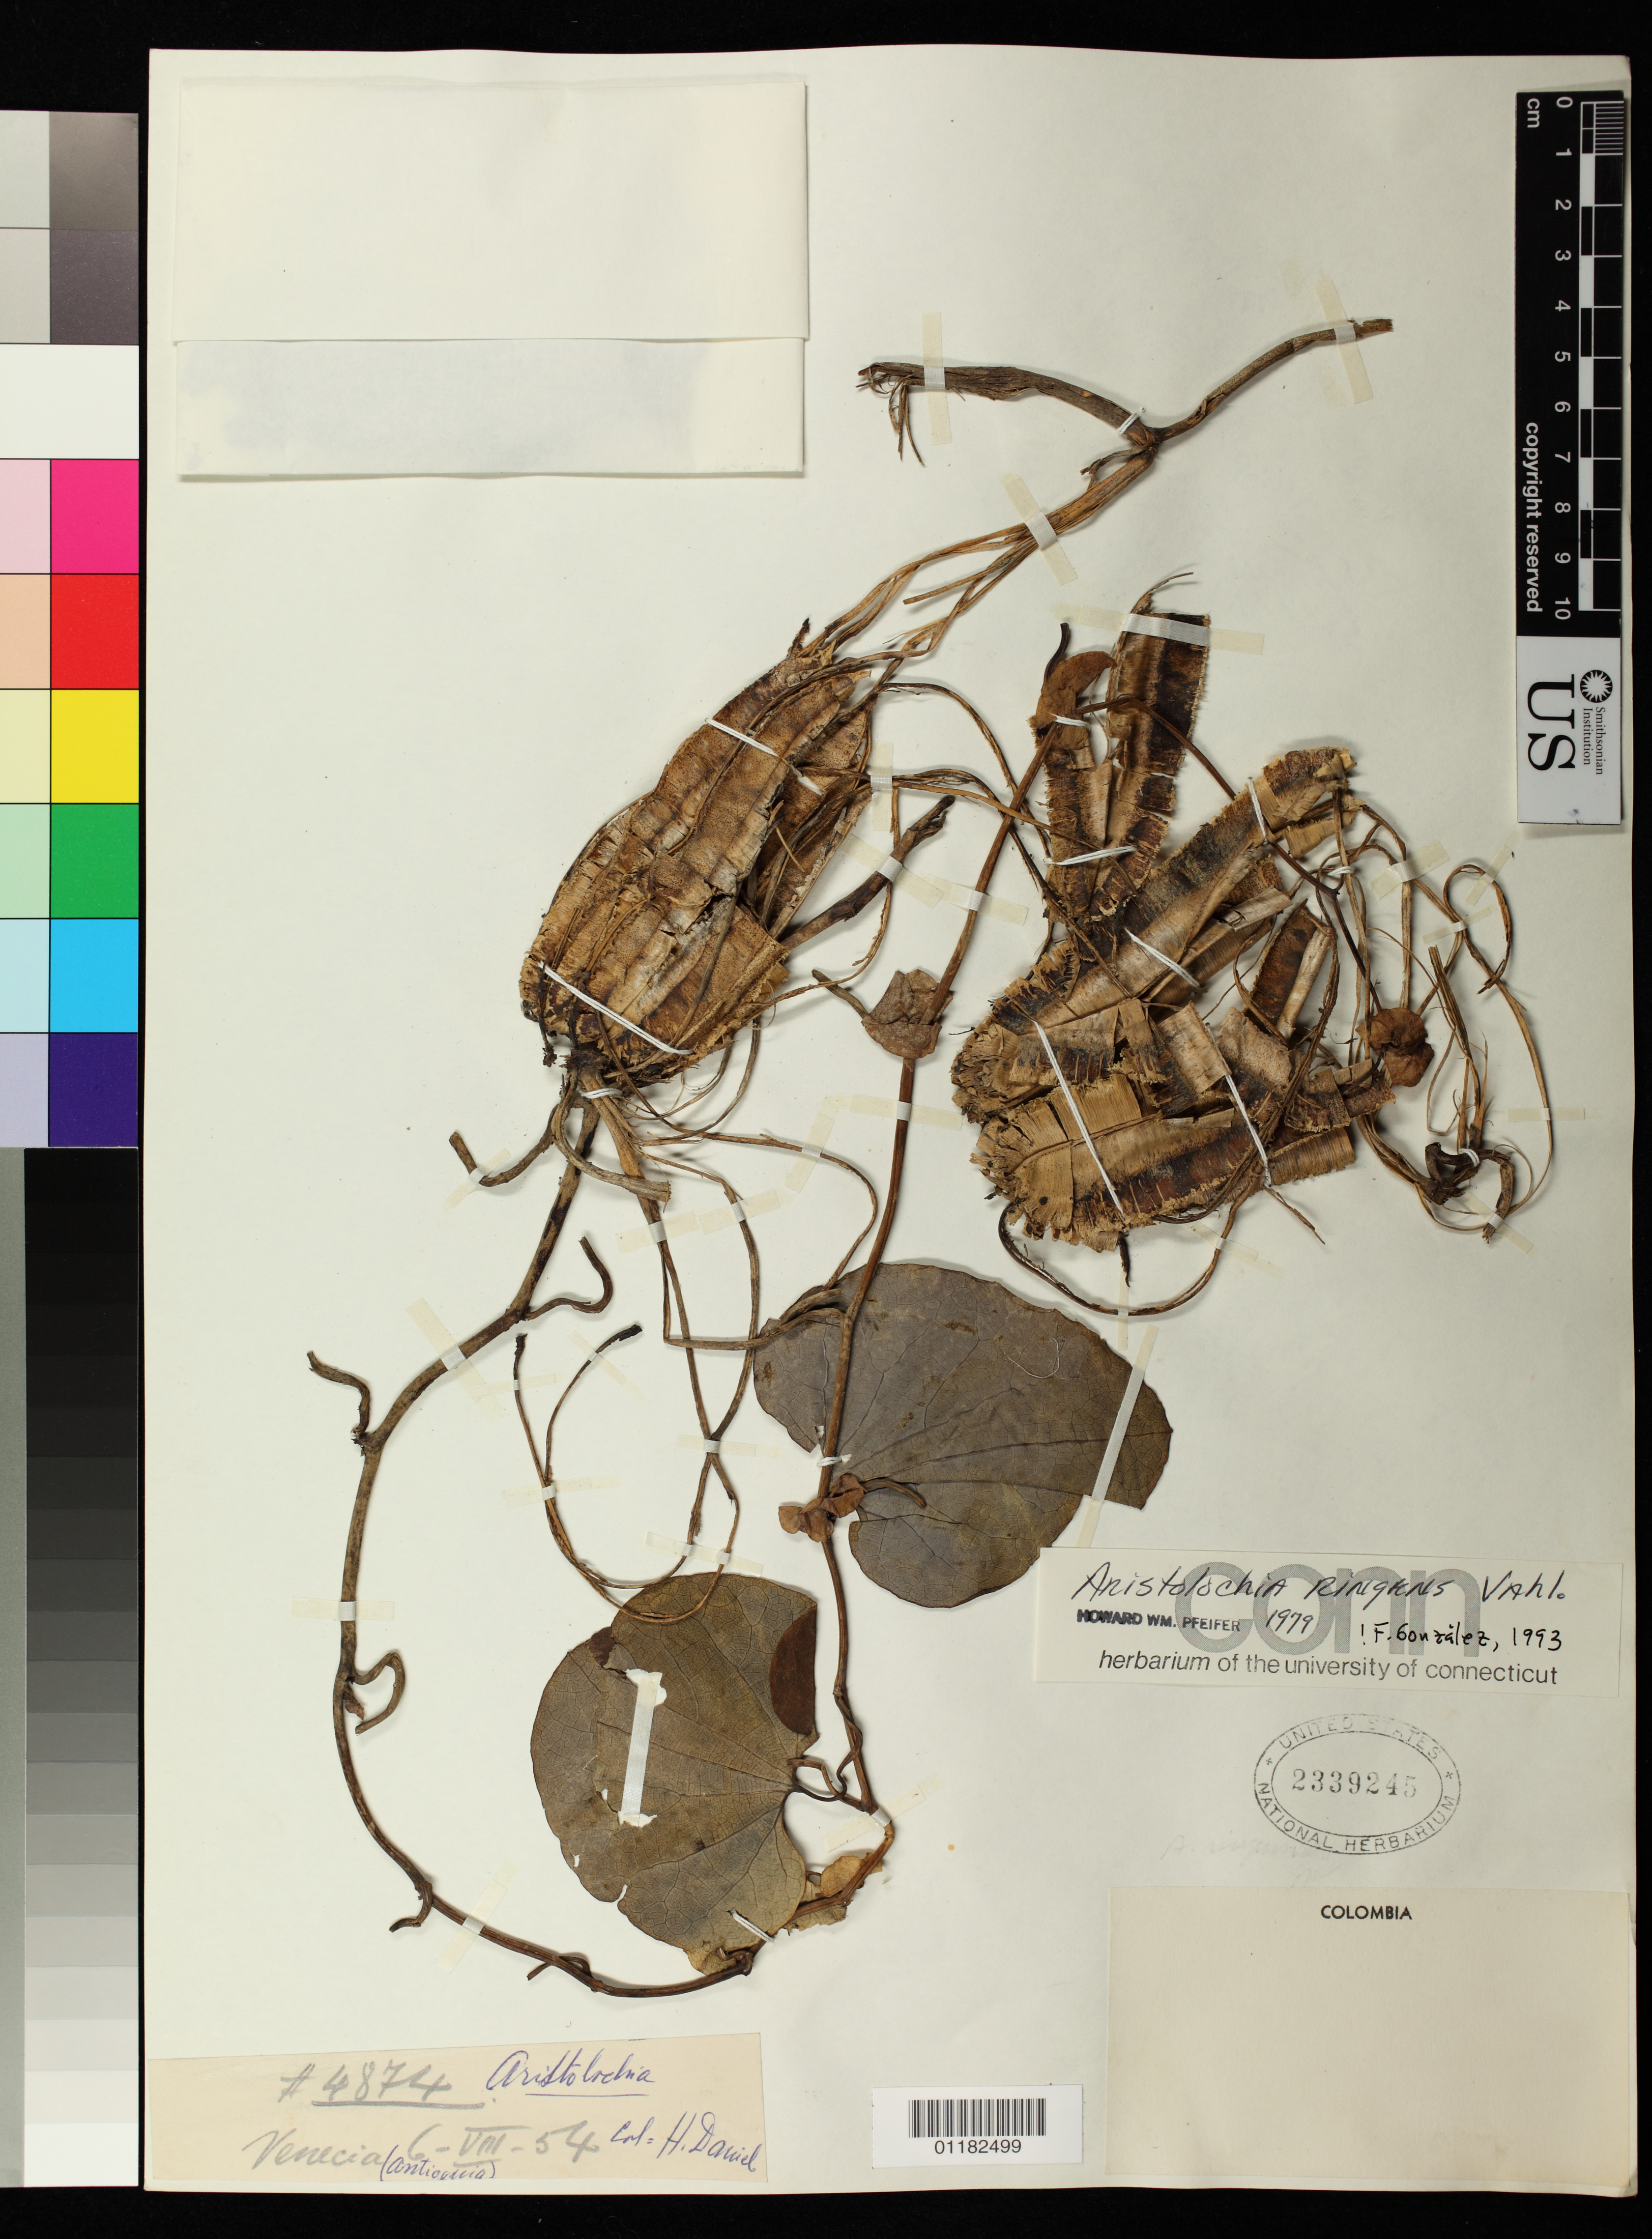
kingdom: Plantae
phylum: Tracheophyta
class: Magnoliopsida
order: Piperales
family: Aristolochiaceae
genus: Aristolochia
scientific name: Aristolochia ringens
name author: Vahl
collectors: H. David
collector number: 4874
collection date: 1854-08-06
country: Colombia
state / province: Antioquia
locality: Venecia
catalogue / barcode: US 2339245